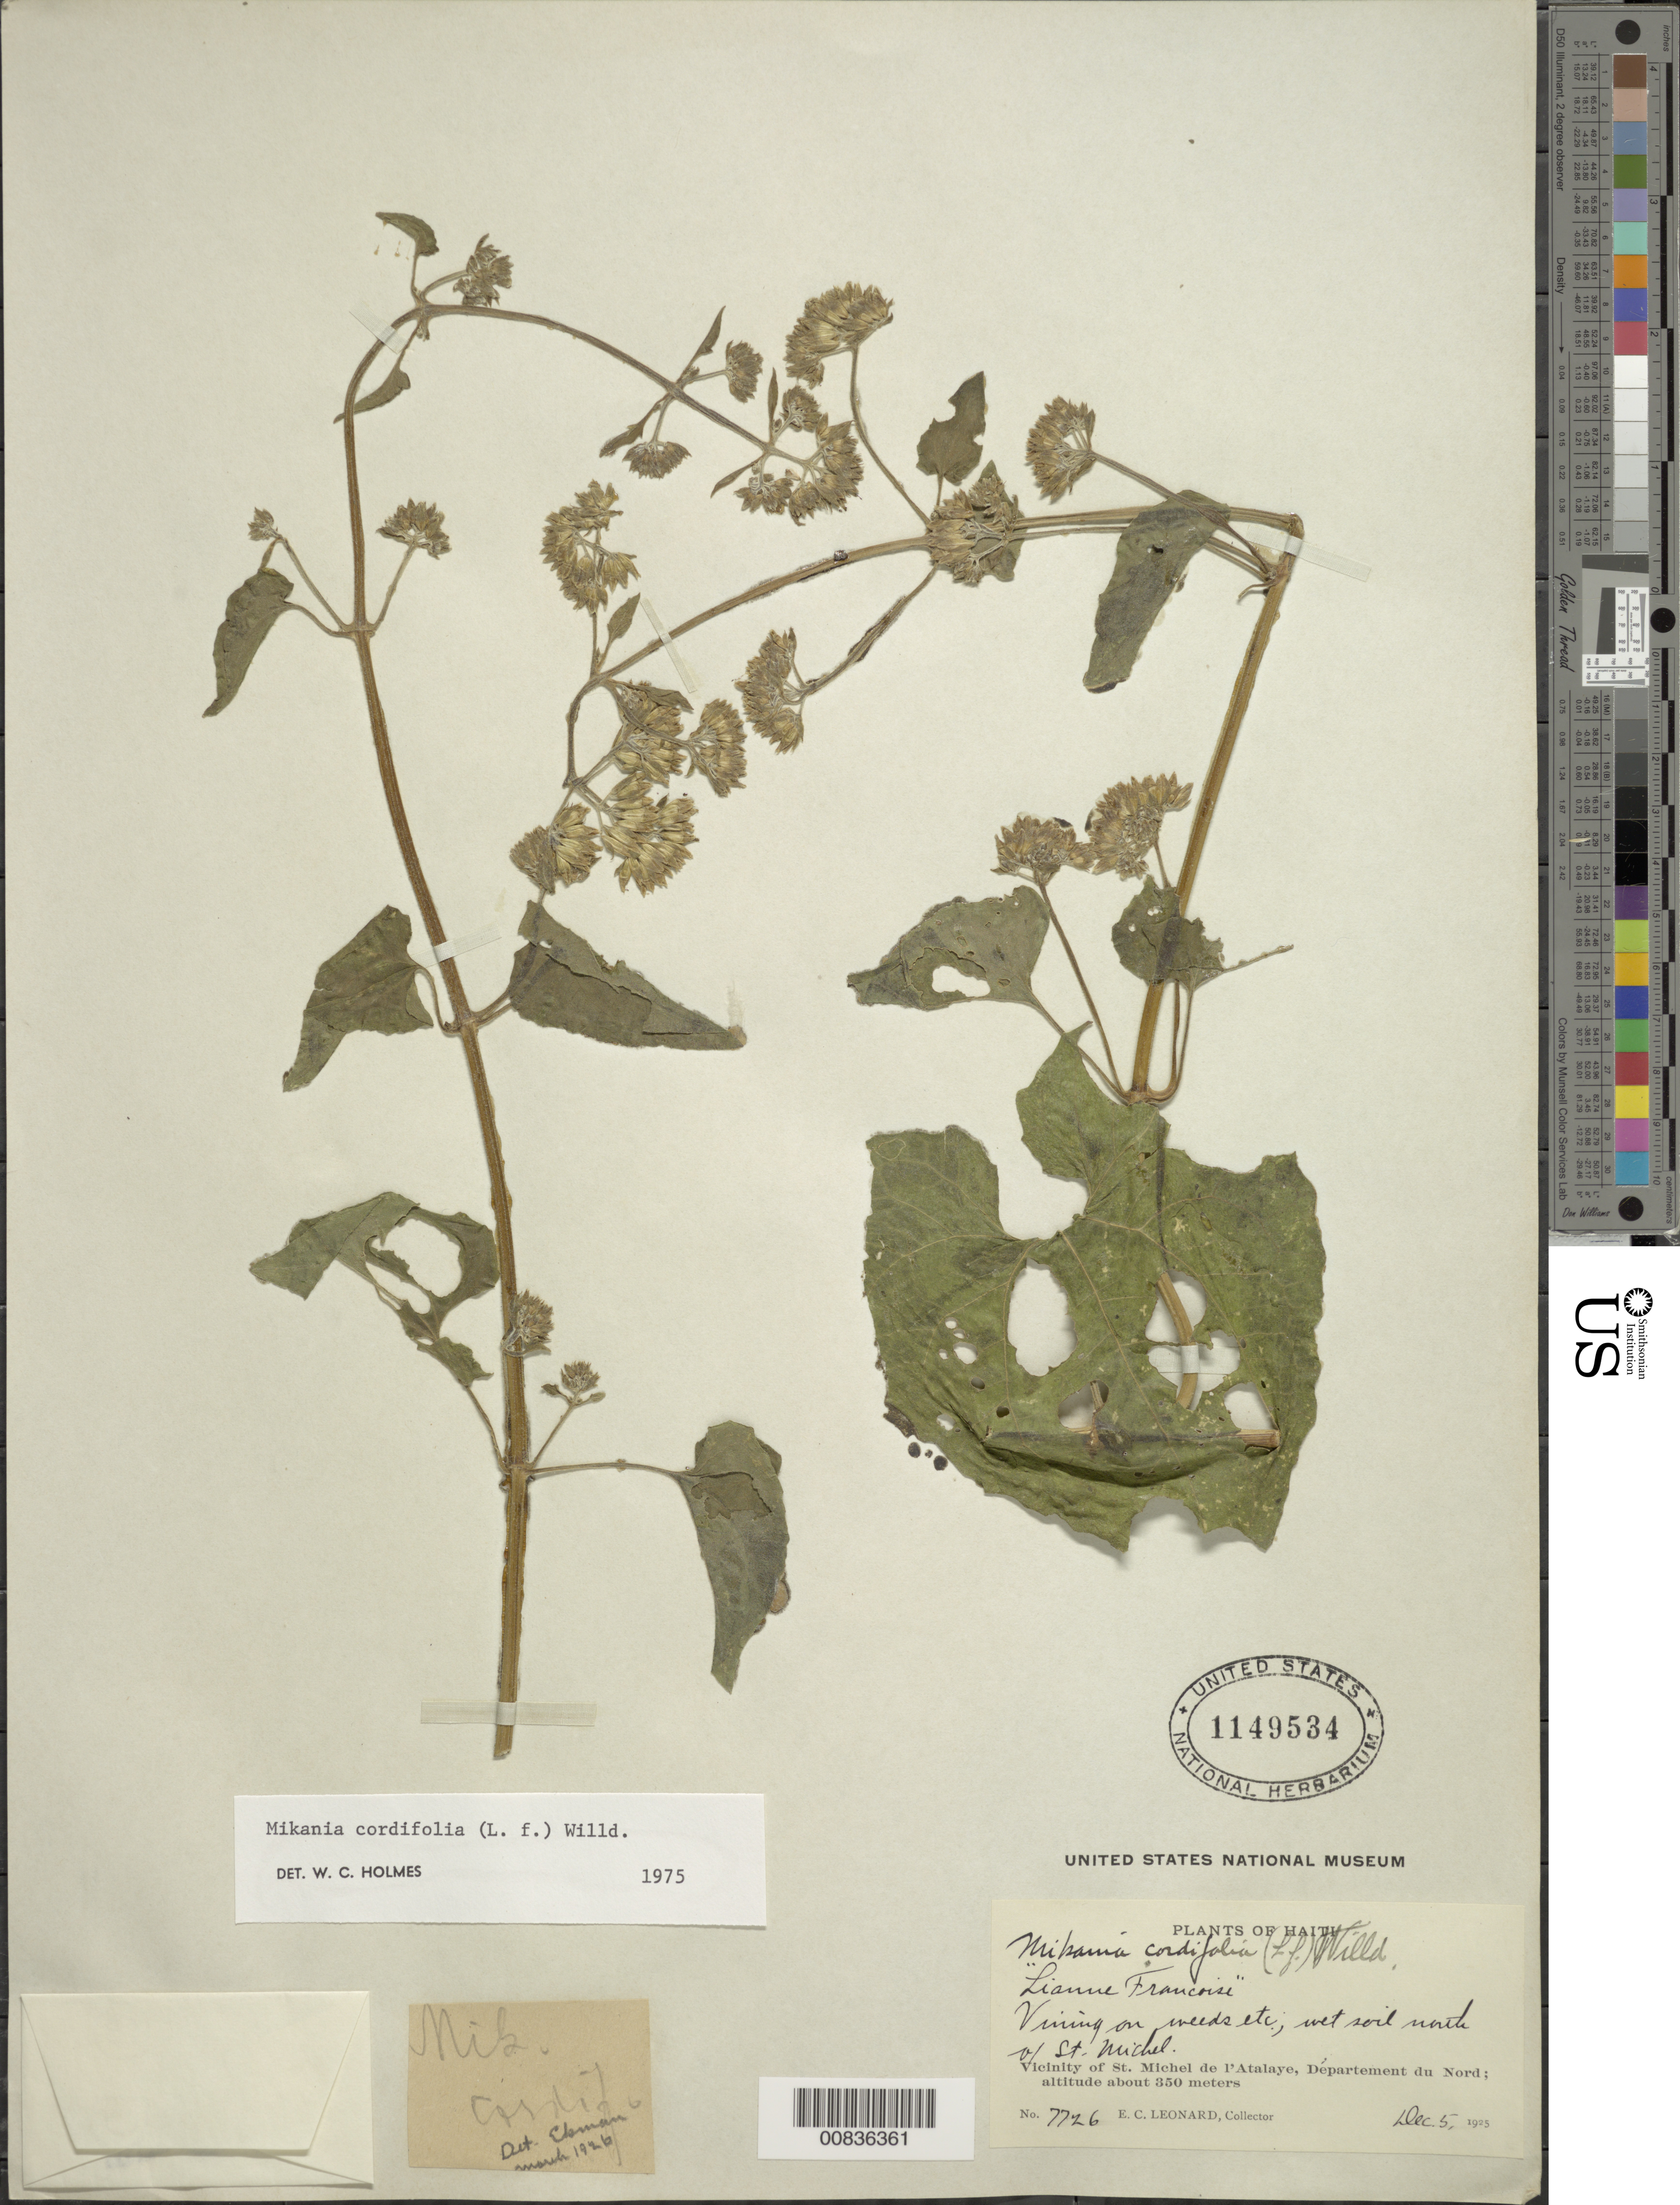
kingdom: Plantae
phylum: Tracheophyta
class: Magnoliopsida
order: Asterales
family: Asteraceae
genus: Mikania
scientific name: Mikania cordifolia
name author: Kunth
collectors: E. C. Leonard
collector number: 7726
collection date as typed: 05 Dec 1925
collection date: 1925-12-05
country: Haiti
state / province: Artibonite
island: Hispaniola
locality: Vicinity of St. Michel de l'Atalaye, N of town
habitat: On weeds, etc, in wet soil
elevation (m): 350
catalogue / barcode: US 1149534